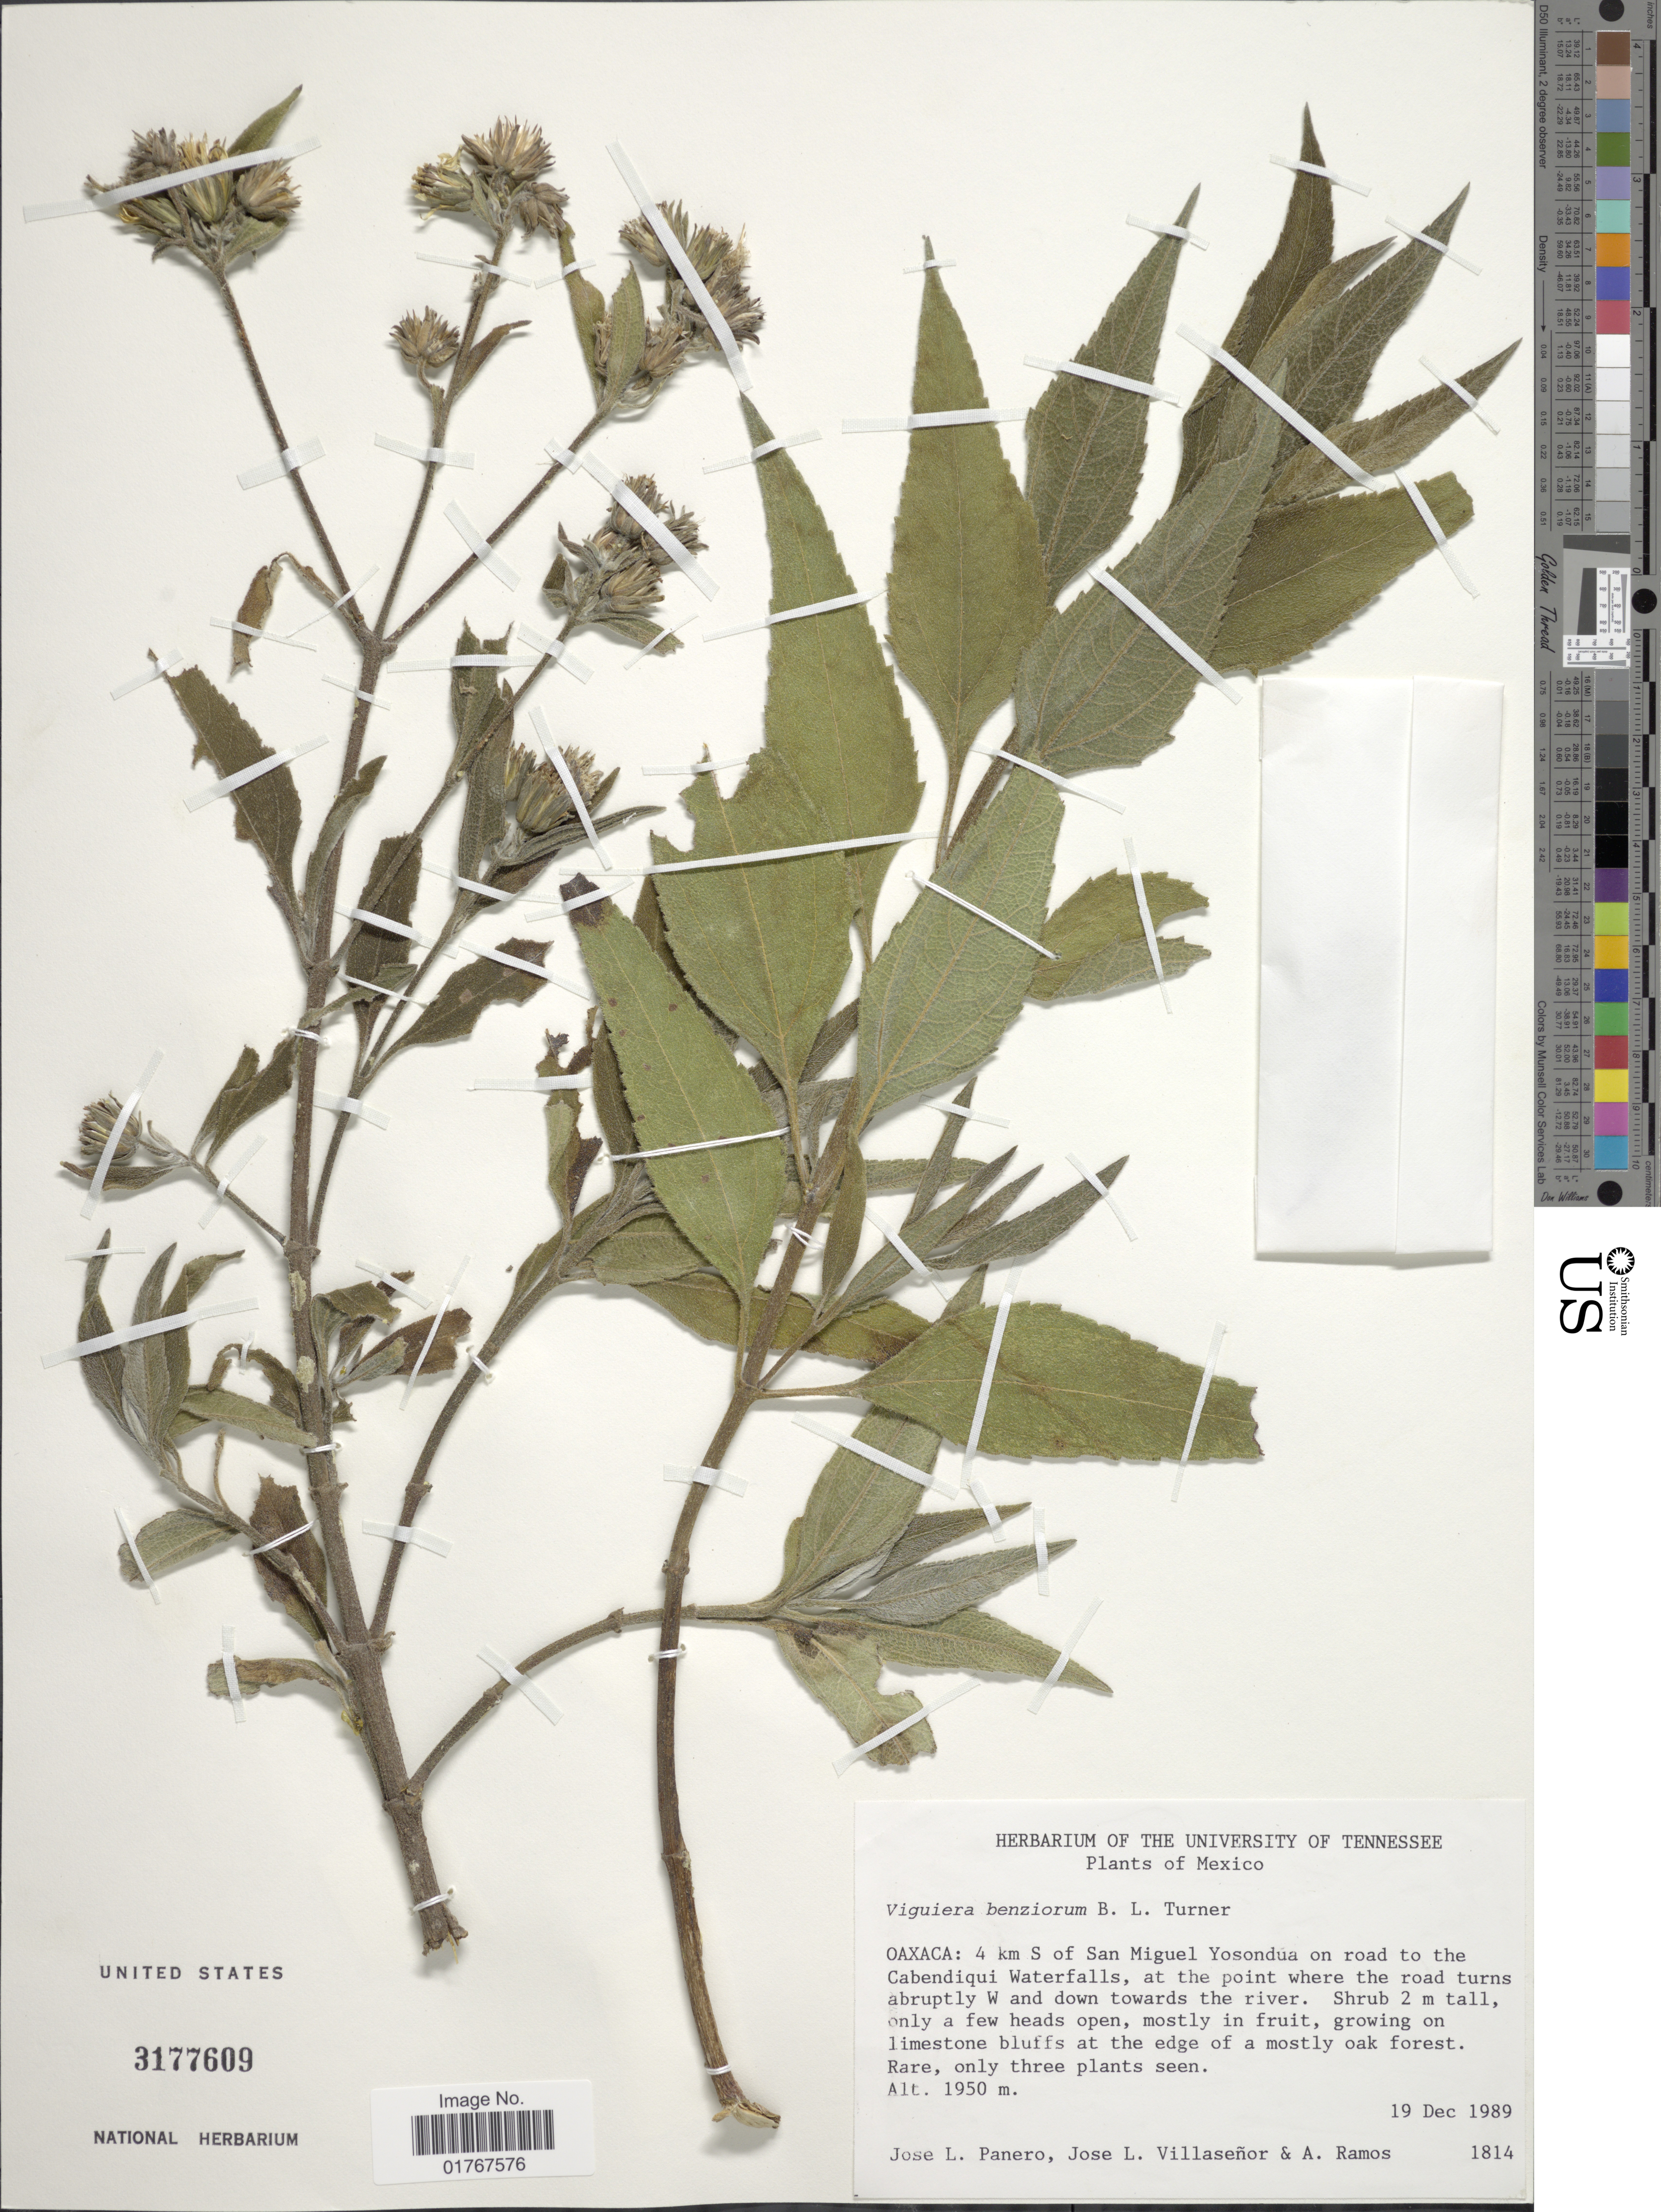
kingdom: Plantae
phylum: Tracheophyta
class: Magnoliopsida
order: Asterales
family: Asteraceae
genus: Viguiera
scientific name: Viguiera benziorum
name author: B.L. Turner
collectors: J. L. Panero, J. Villaseñor R. & A. Ramos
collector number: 1814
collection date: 1989-12-19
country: Mexico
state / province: Oaxaca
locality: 4 km S of San Miguel Yosondua on road to the Cabendiqui Waterfalls, at the point where the road turns abruptly W and down towards the river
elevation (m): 1950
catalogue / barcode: US 3177609